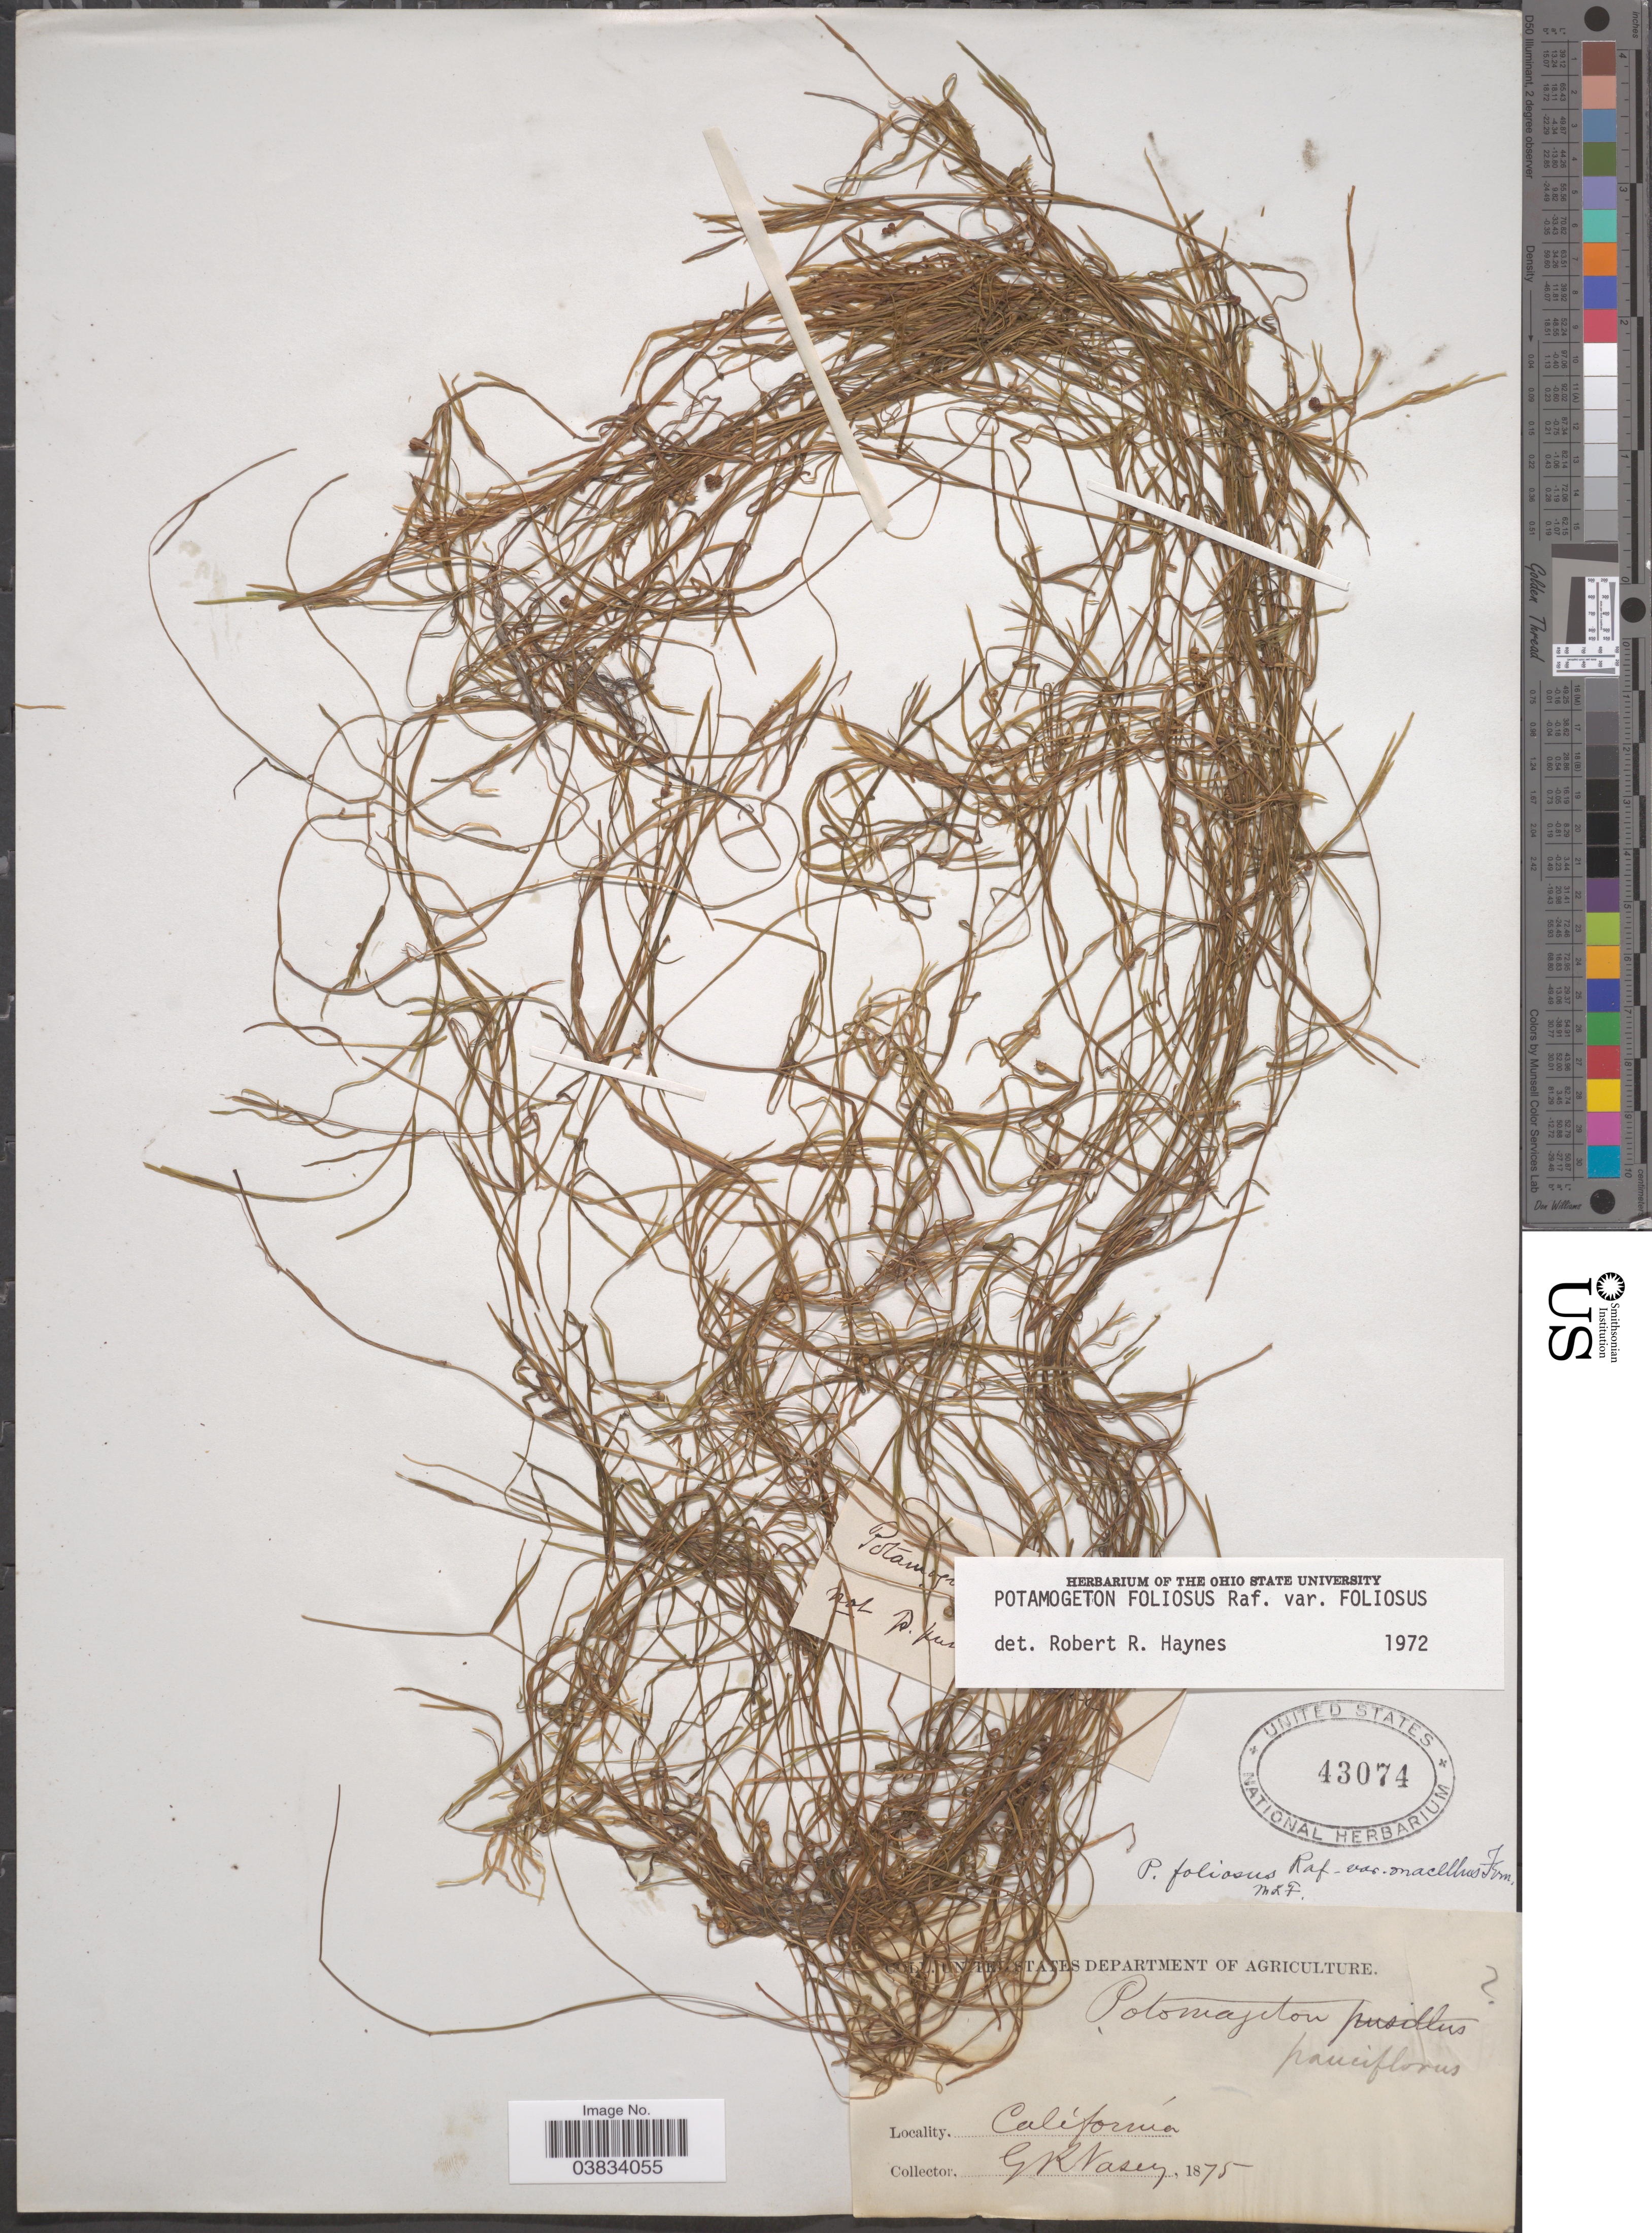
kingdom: Plantae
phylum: Tracheophyta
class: Liliopsida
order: Alismatales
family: Potamogetonaceae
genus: Potamogeton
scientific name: Potamogeton foliosus var. foliosus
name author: Raf.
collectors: G. R. Vasey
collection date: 1875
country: United States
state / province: California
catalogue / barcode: US 43074